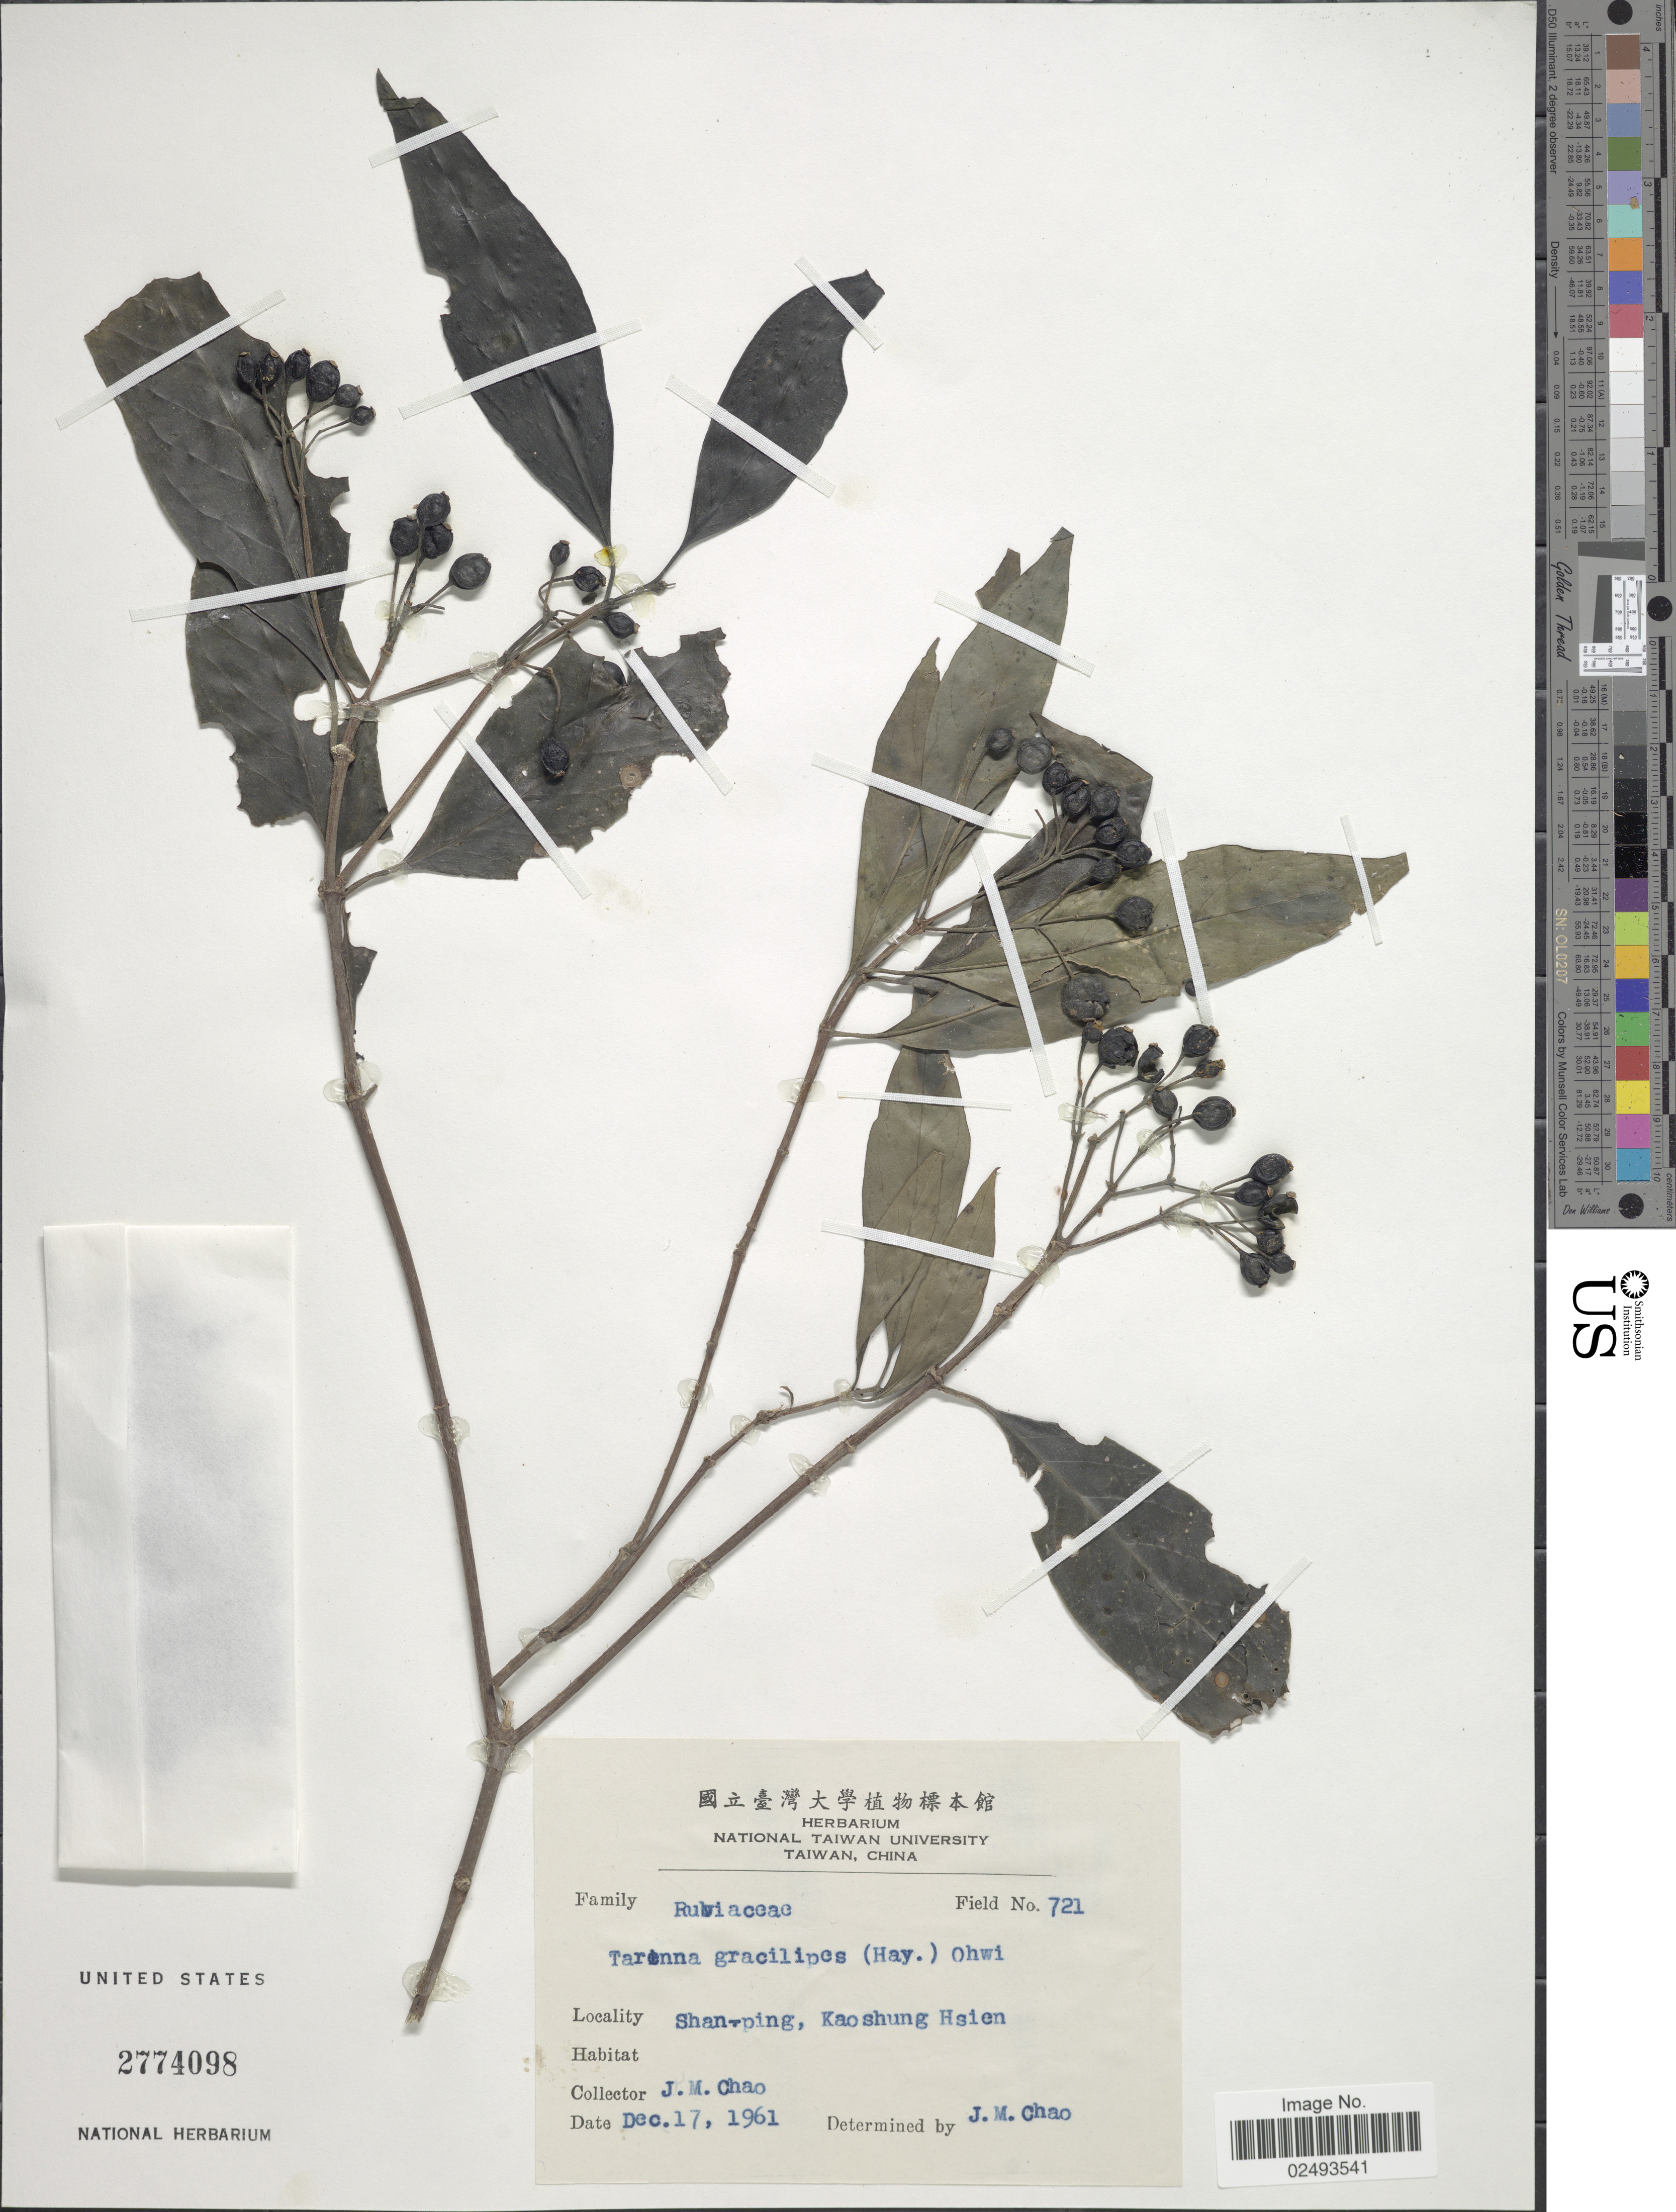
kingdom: Plantae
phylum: Tracheophyta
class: Magnoliopsida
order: Gentianales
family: Rubiaceae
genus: Tarenna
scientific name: Tarenna gracilipes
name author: (Hayata) Ohwi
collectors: J. Chao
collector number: Field 721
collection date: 1961-12-17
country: Taiwan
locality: Shan-ping, Kaoshung Hsien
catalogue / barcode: US 2774098